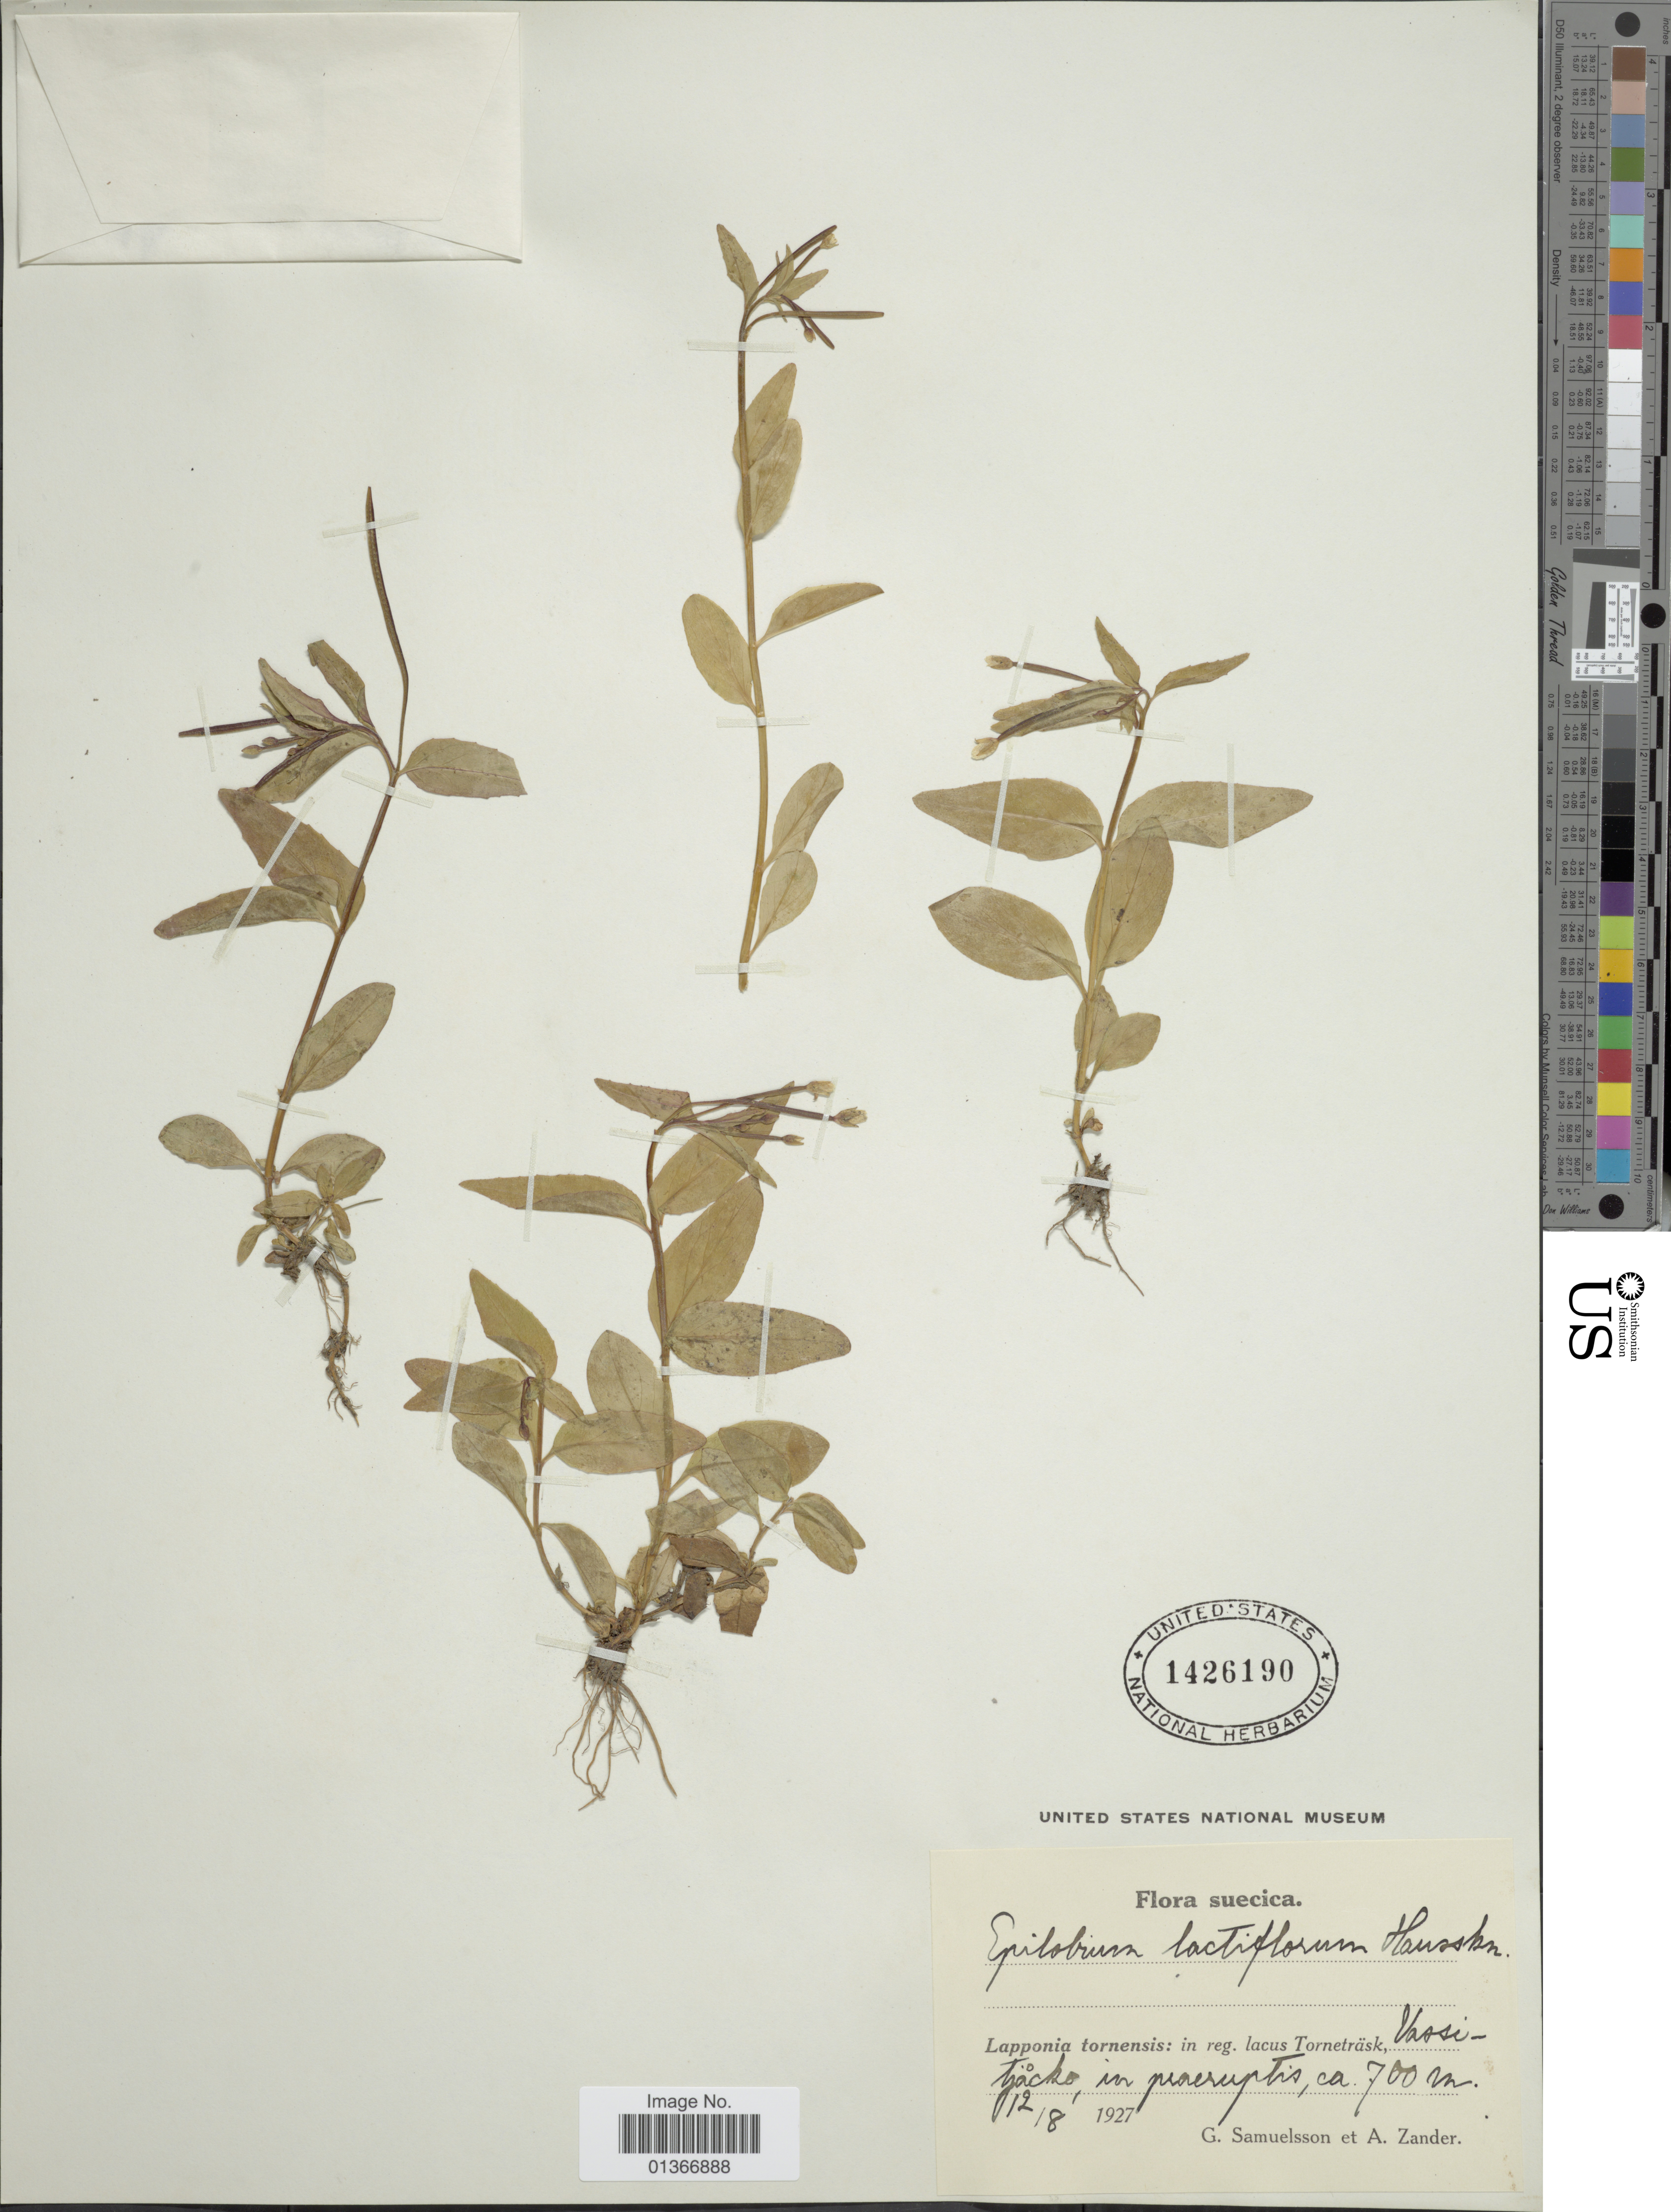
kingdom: Plantae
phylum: Tracheophyta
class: Magnoliopsida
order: Myrtales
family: Onagraceae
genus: Epilobium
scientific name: Epilobium lactiflorum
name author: Hausskn.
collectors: G. Samuelsson & A. Zander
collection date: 1927-08-12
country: Sweden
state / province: Norrbotten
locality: Vassåive, im praeruptis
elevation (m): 700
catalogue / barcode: US 1426190